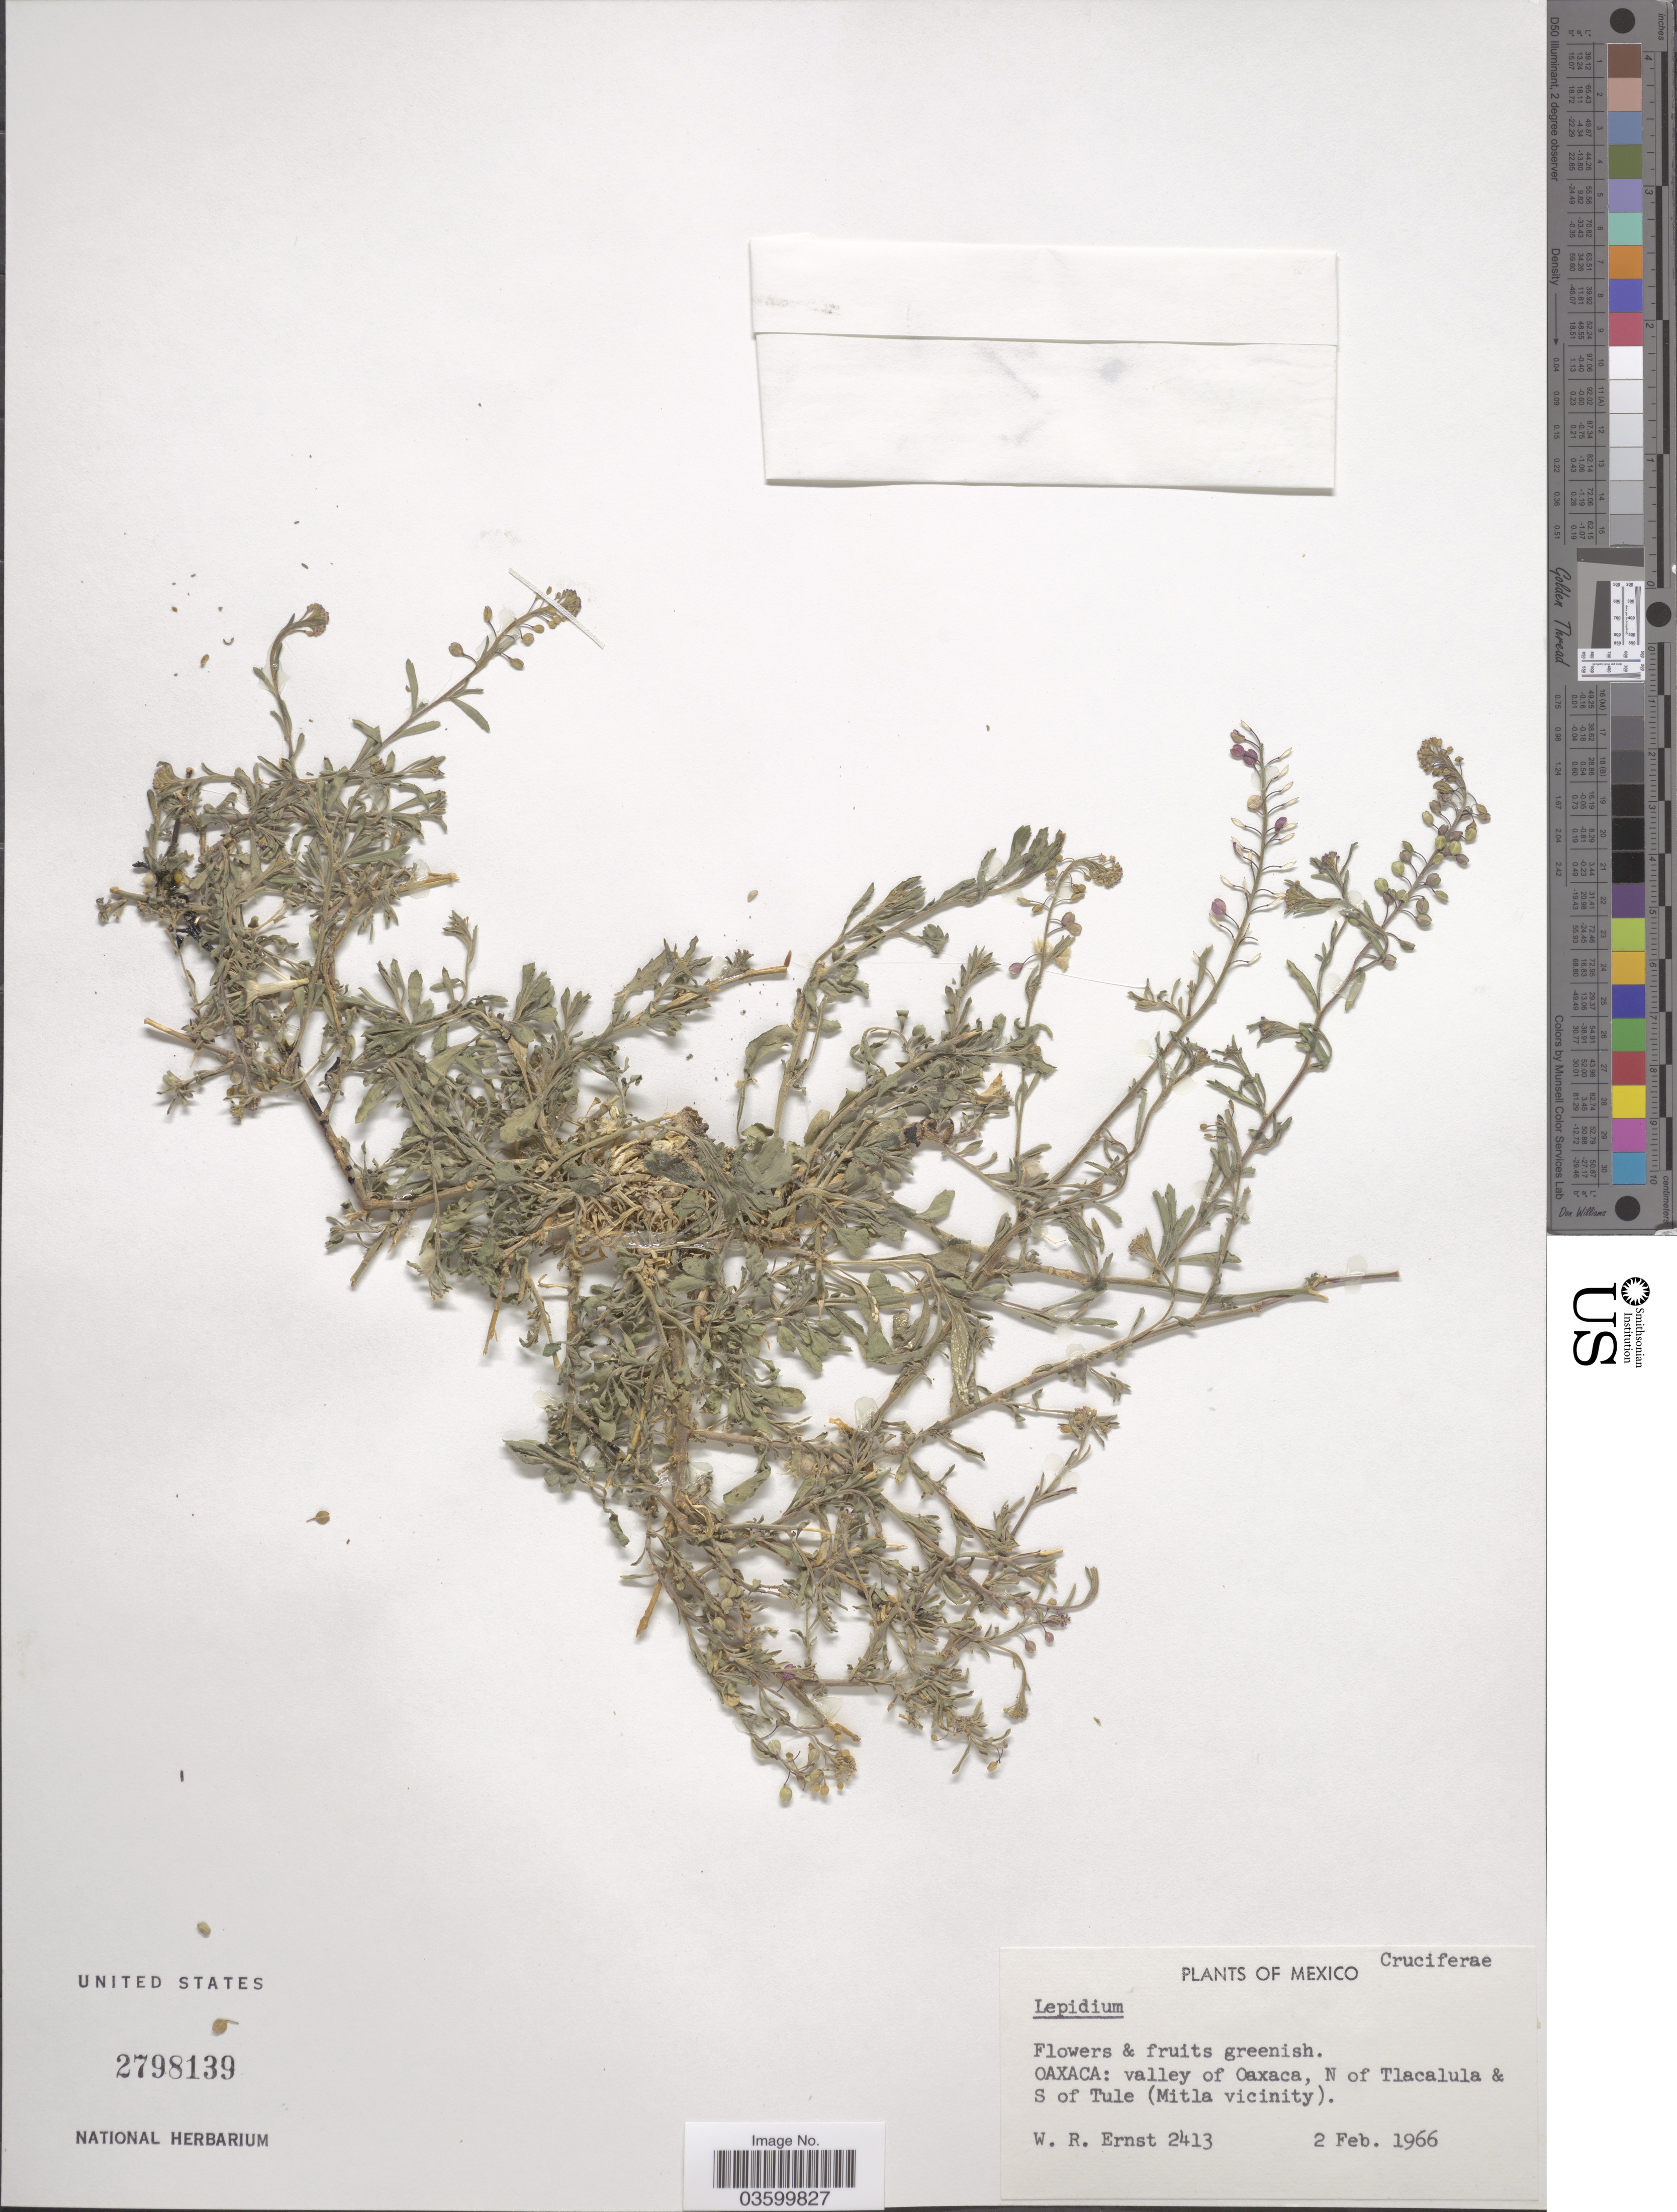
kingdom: Plantae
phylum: Tracheophyta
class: Magnoliopsida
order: Brassicales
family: Brassicaceae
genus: Lepidium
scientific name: Lepidium sp.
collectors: W. R. Ernst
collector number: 2413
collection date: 1966-02-02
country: Mexico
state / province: Oaxaca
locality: Valley of Oaxaca, N of Tlacalula & S of Tule (Mitla vicinity).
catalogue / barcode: US 2798139